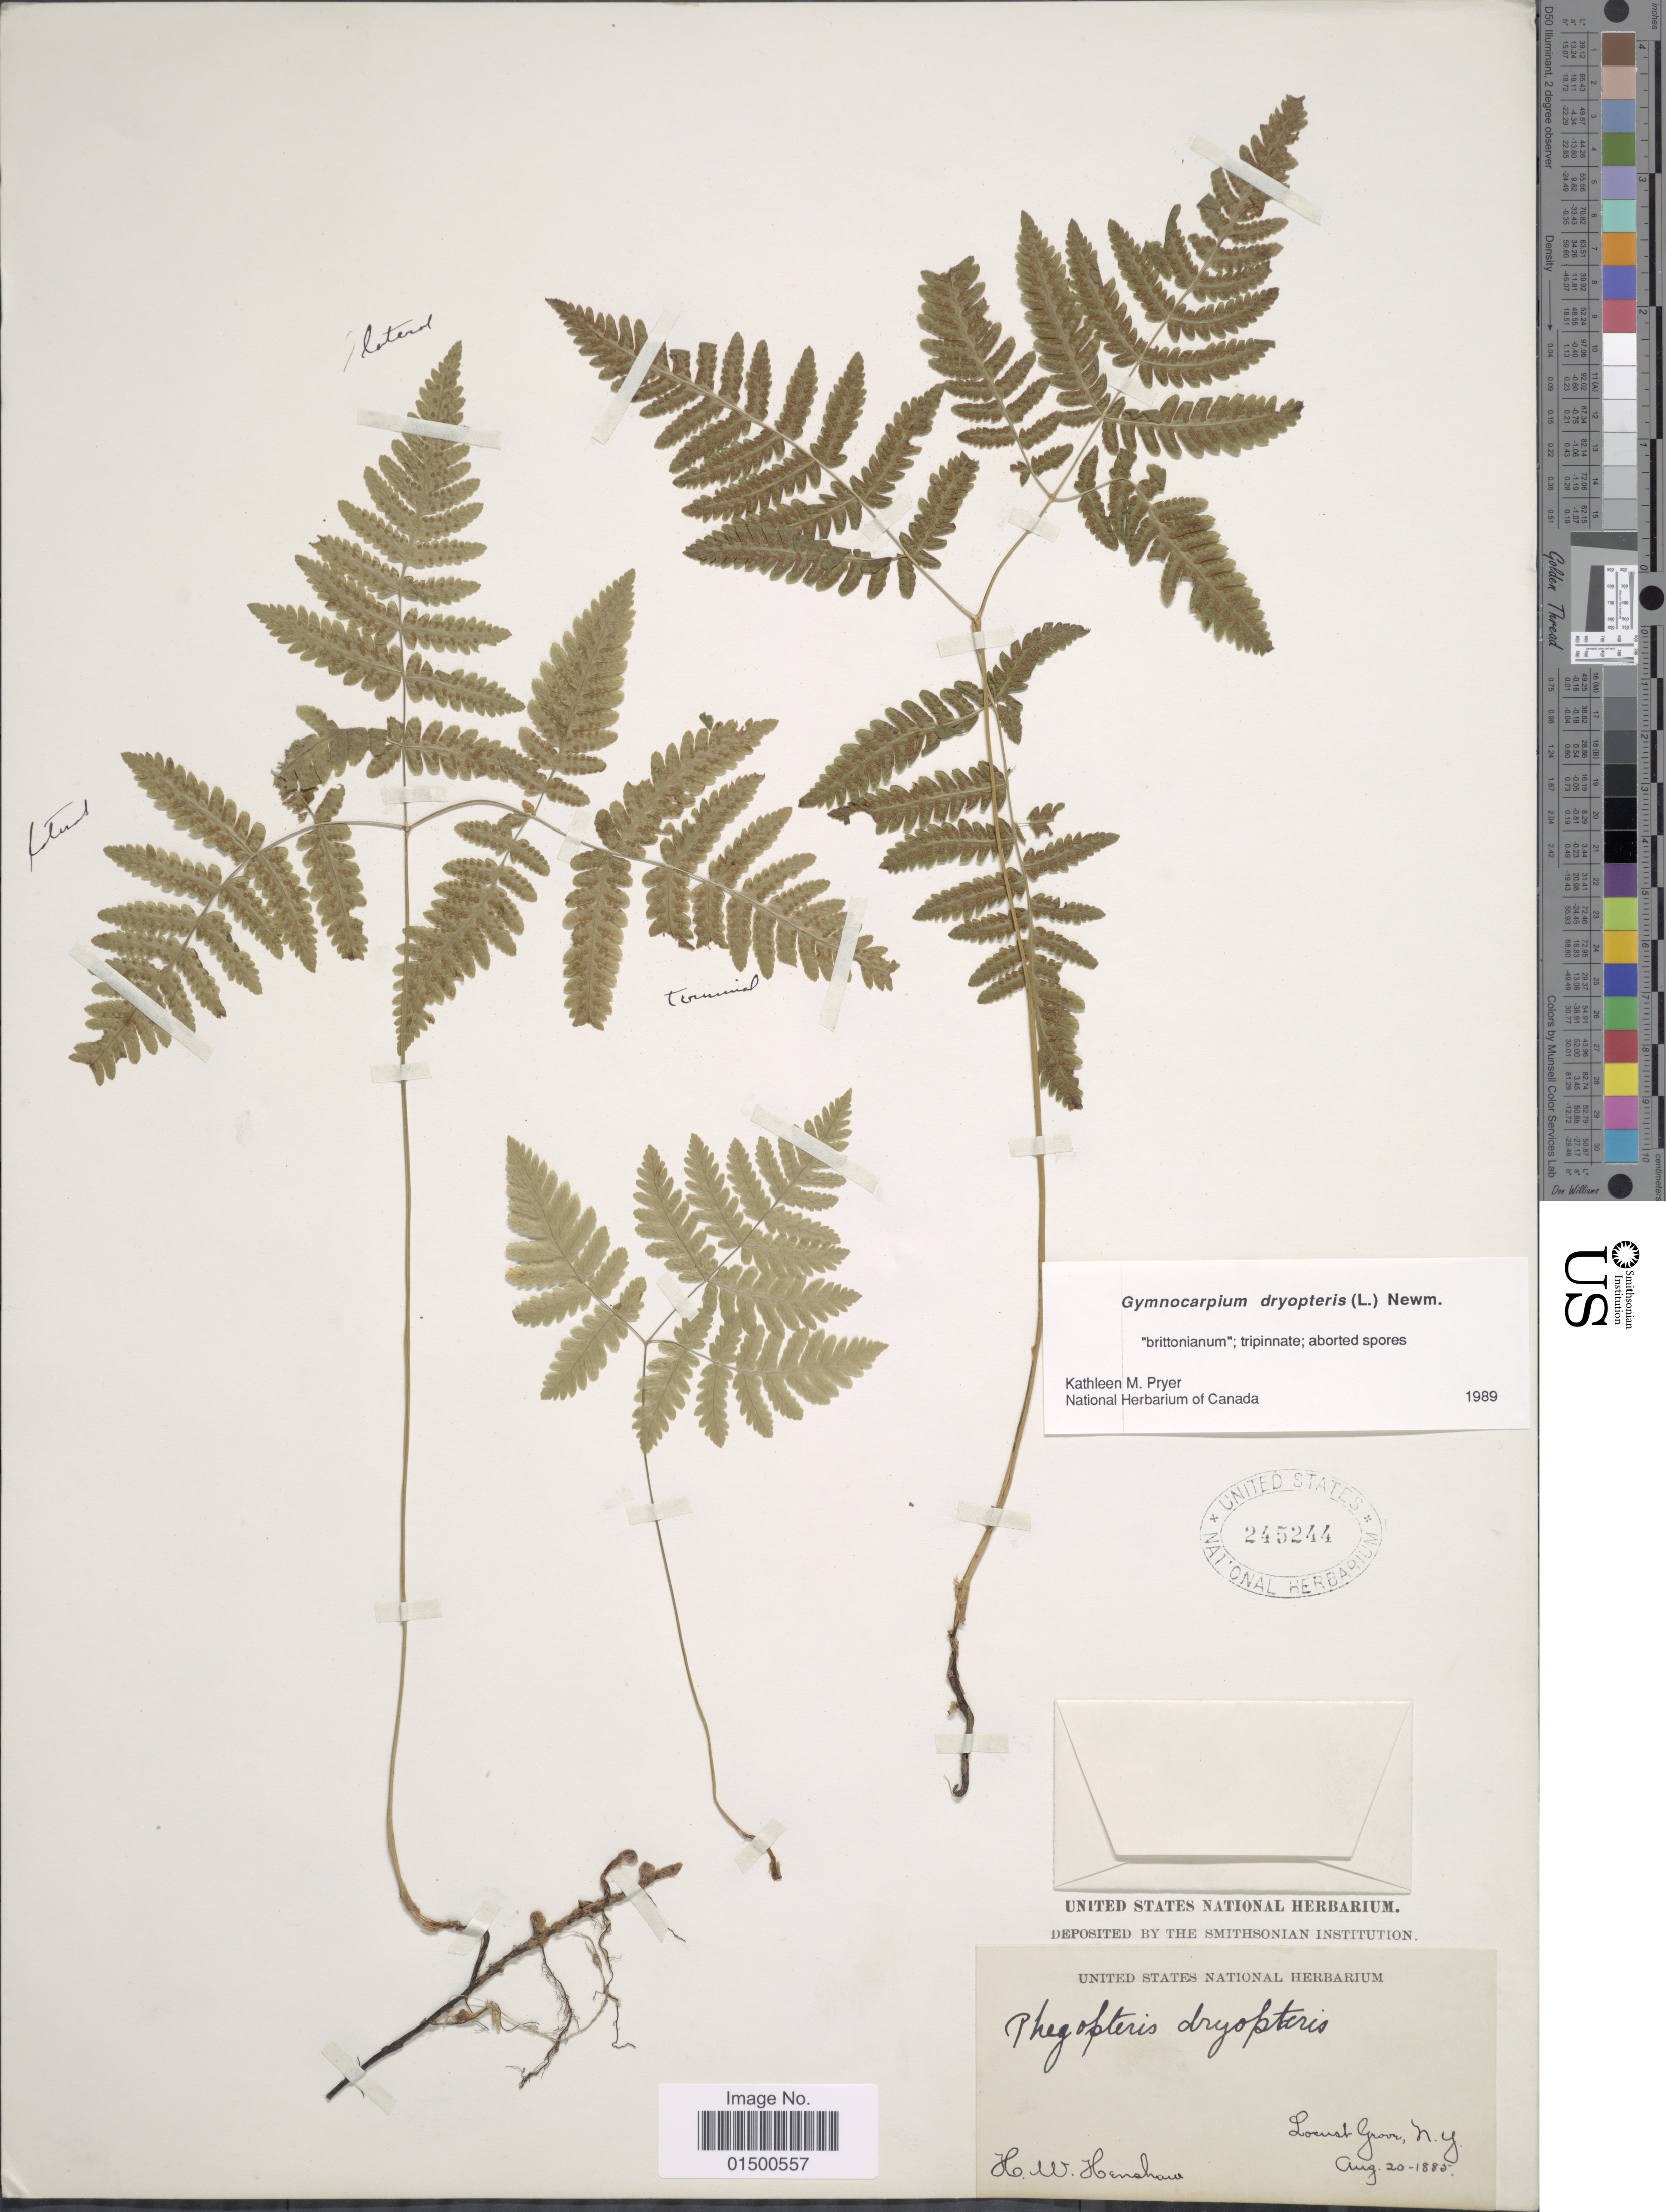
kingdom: Plantae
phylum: Tracheophyta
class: Polypodiopsida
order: Polypodiales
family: Cystopteridaceae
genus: Gymnocarpium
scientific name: Gymnocarpium dryopteris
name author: (L.) Newman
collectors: H. Henshaw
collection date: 1885-08-20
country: United States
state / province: New York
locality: Locust Grove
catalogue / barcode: US 245244